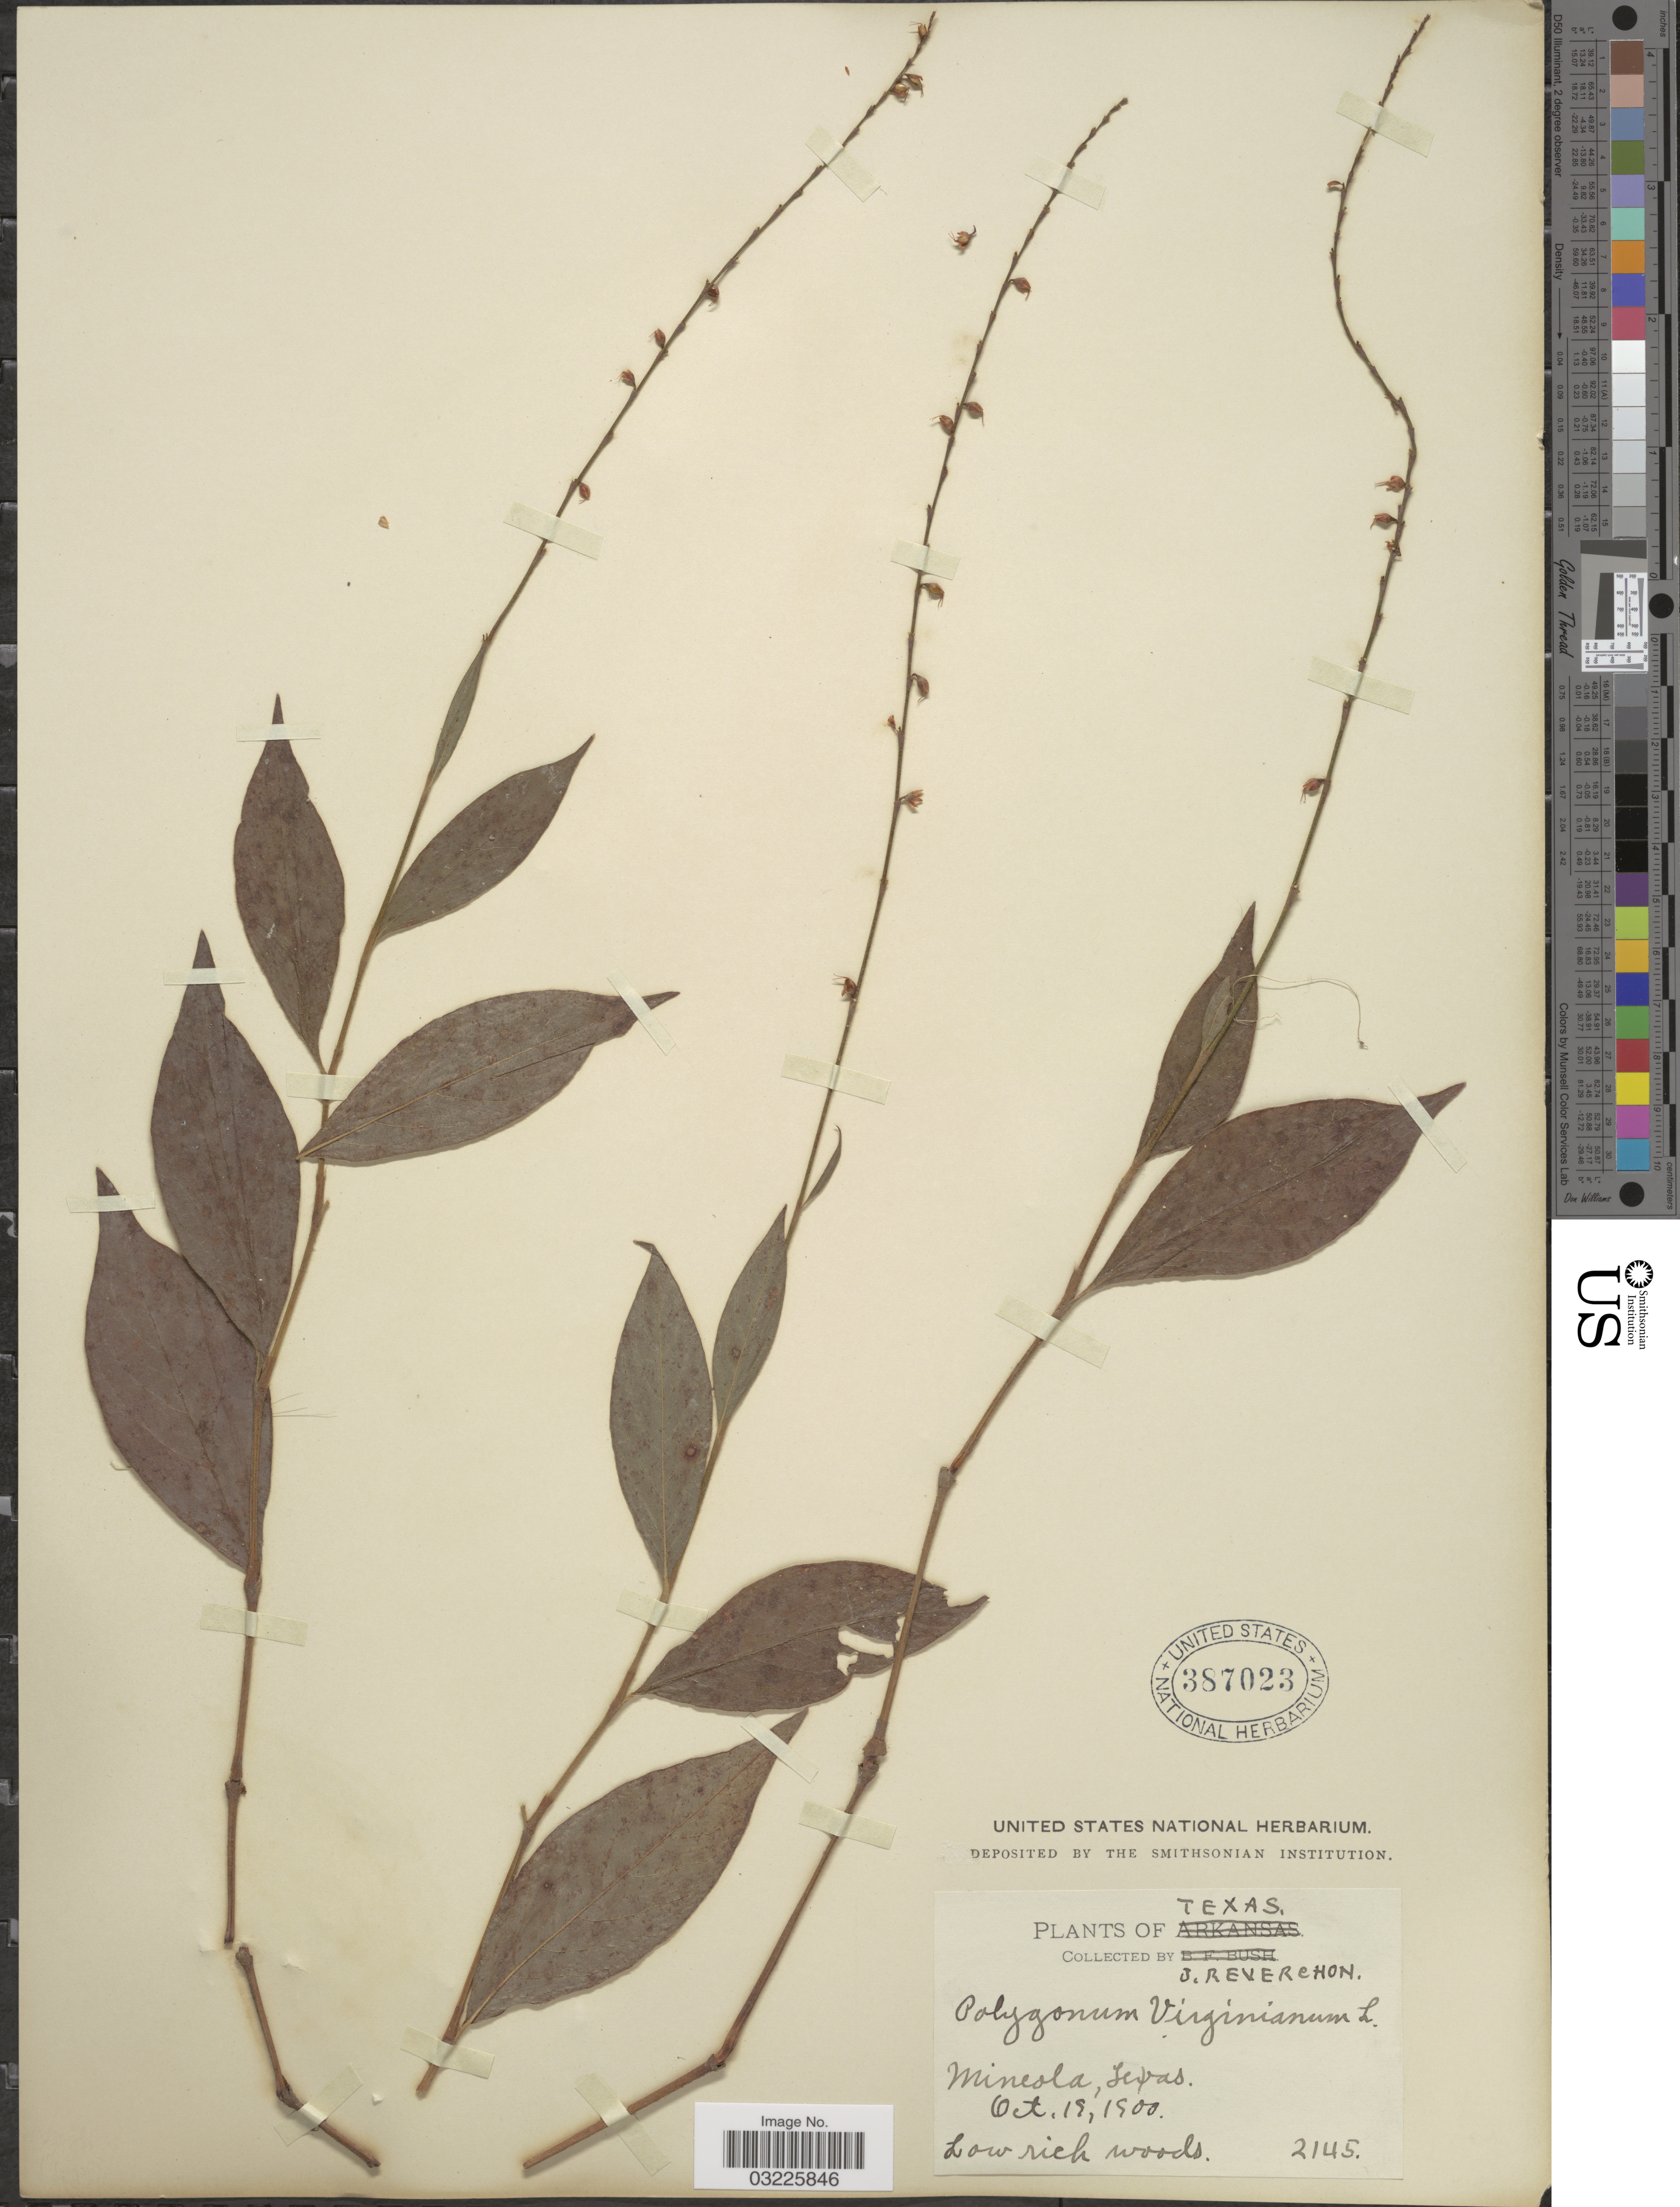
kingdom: Plantae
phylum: Tracheophyta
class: Magnoliopsida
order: Caryophyllales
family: Polygonaceae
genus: Persicaria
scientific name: Persicaria virginiana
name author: (L.) Gaertn.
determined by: Atha, D. E.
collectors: J. Reverchon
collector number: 2145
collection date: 1900-10-19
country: United States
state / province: Texas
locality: Mineola.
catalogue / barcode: US 387023